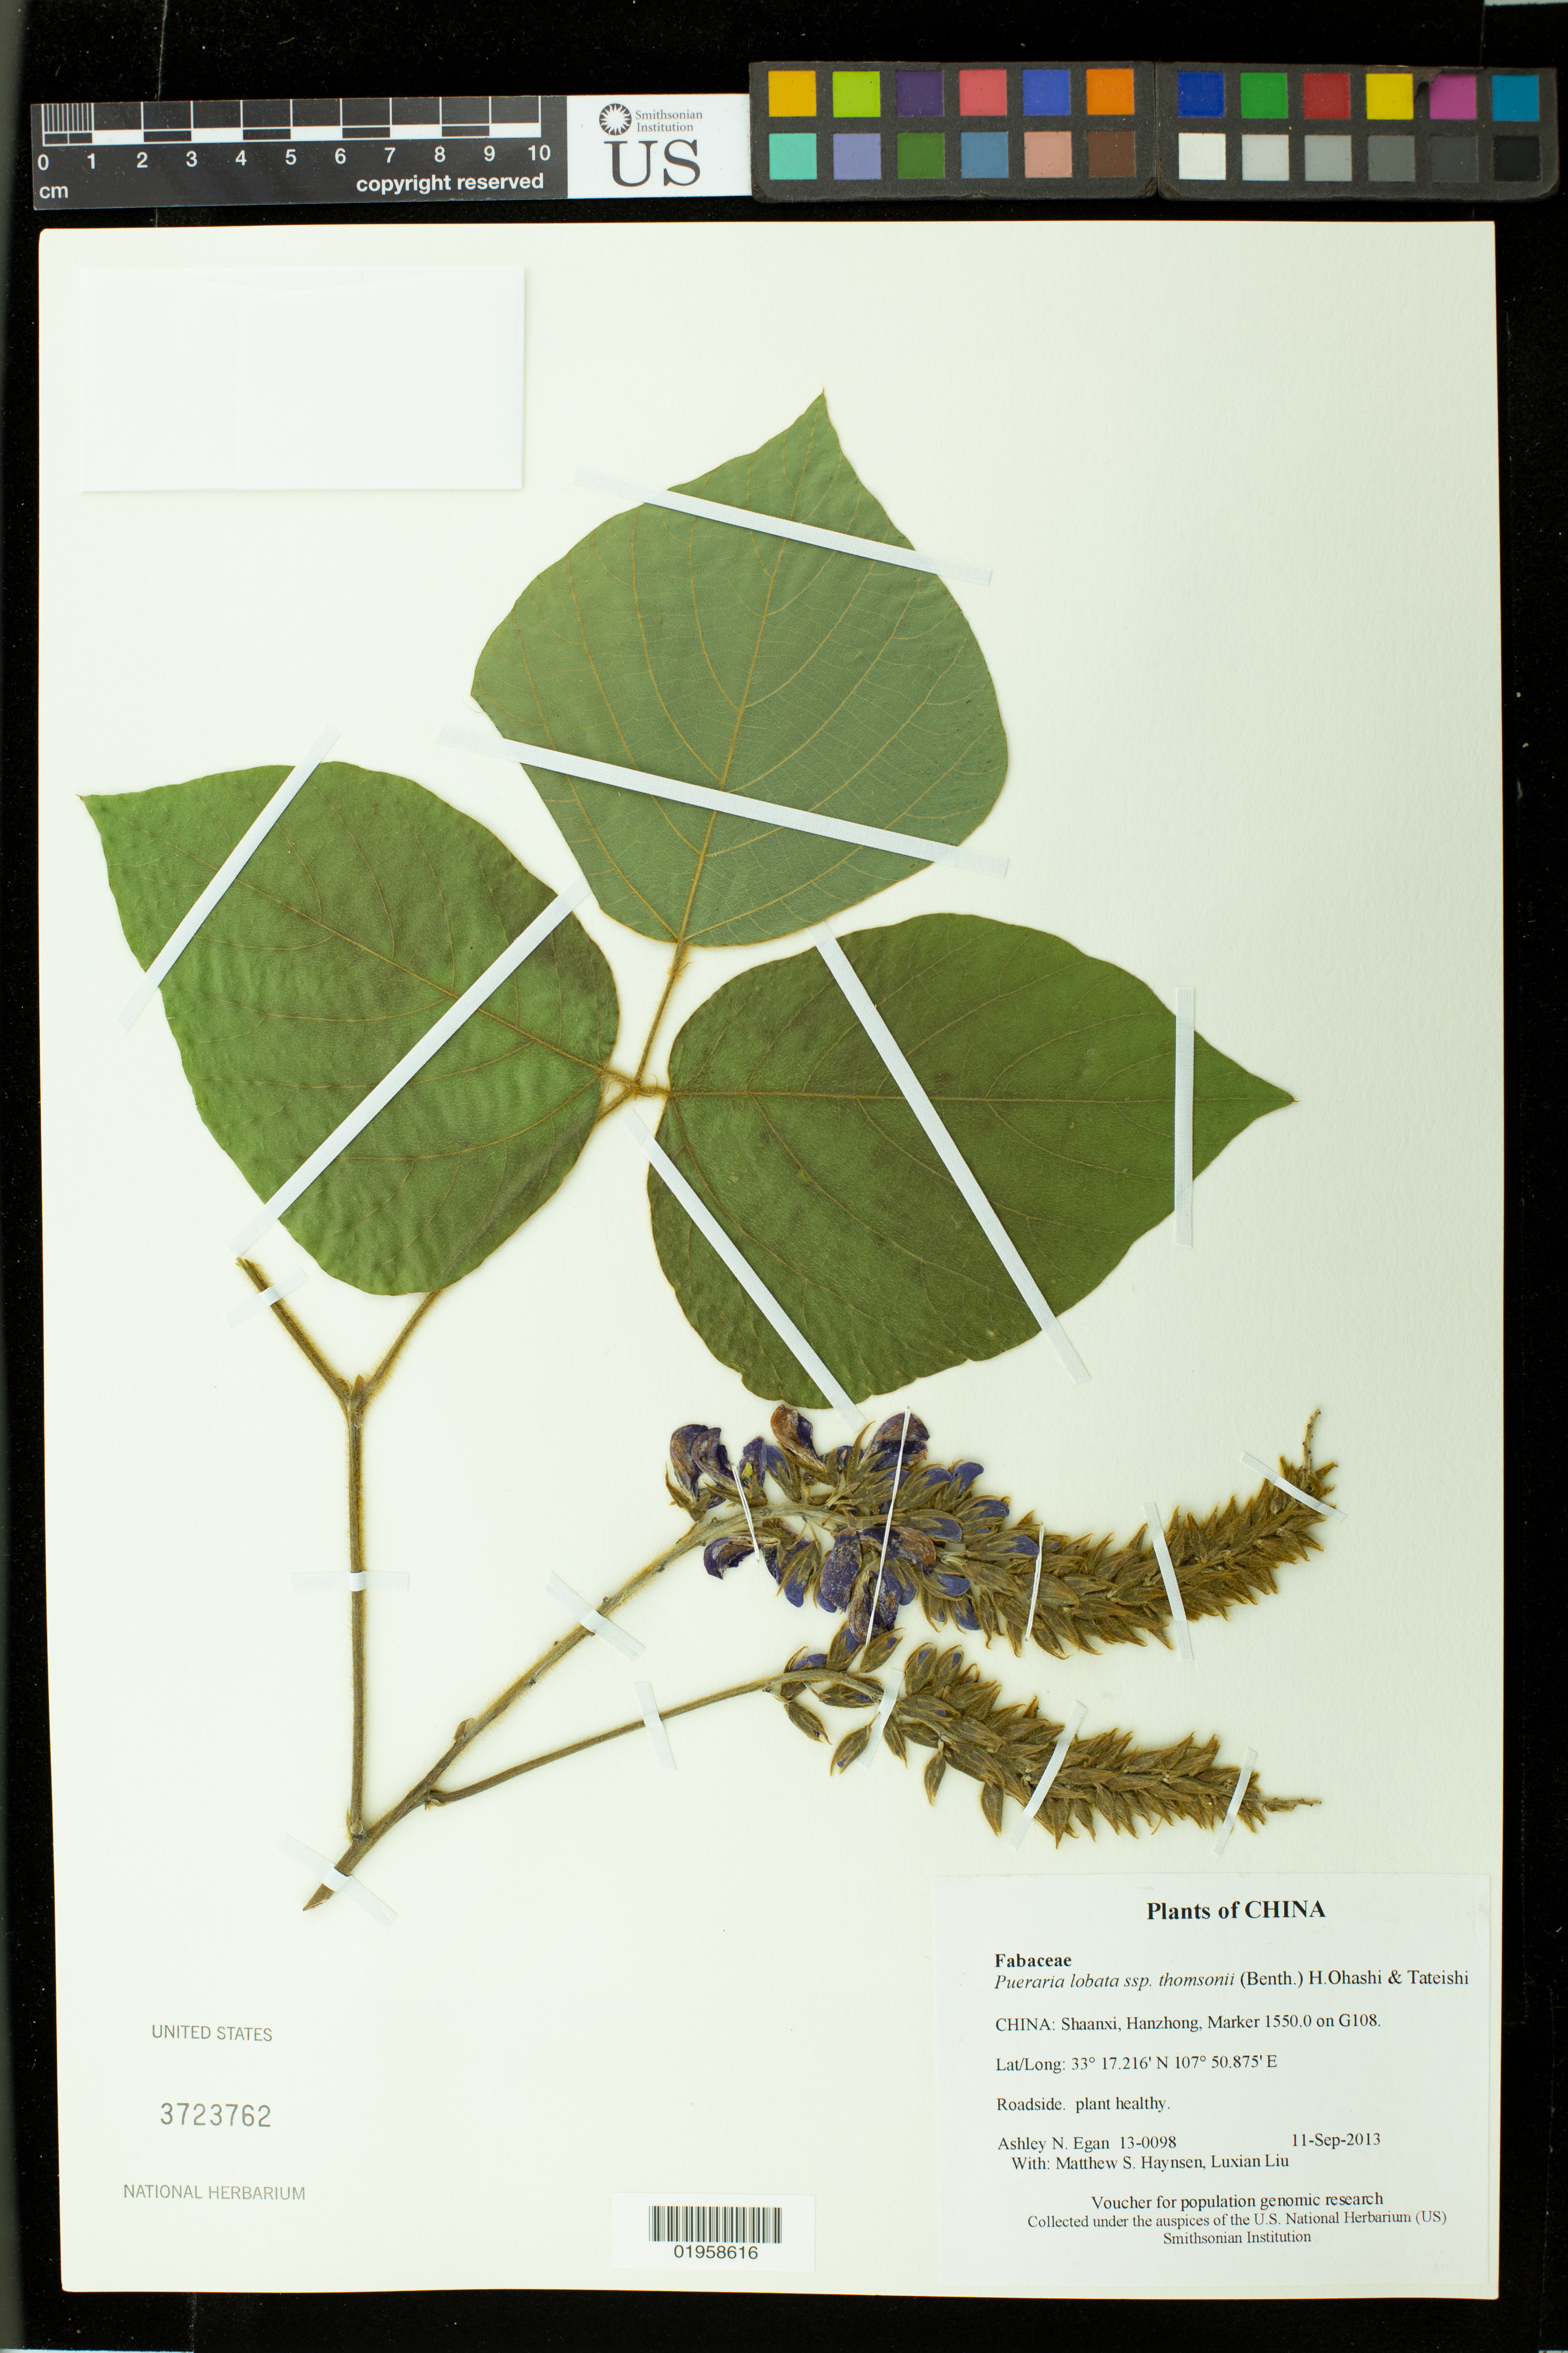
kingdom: Plantae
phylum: Tracheophyta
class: Magnoliopsida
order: Fabales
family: Fabaceae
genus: Pueraria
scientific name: Pueraria lobata subsp. thomsonii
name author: (Benth.) H. Ohashi & Tateishi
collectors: A. N. Egan, M. Hansen & L. Liu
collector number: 13-0098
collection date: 2013-09-11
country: China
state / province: Shaanxi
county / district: Hanzhong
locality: Marker 1550.0 on G108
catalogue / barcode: US 3723762